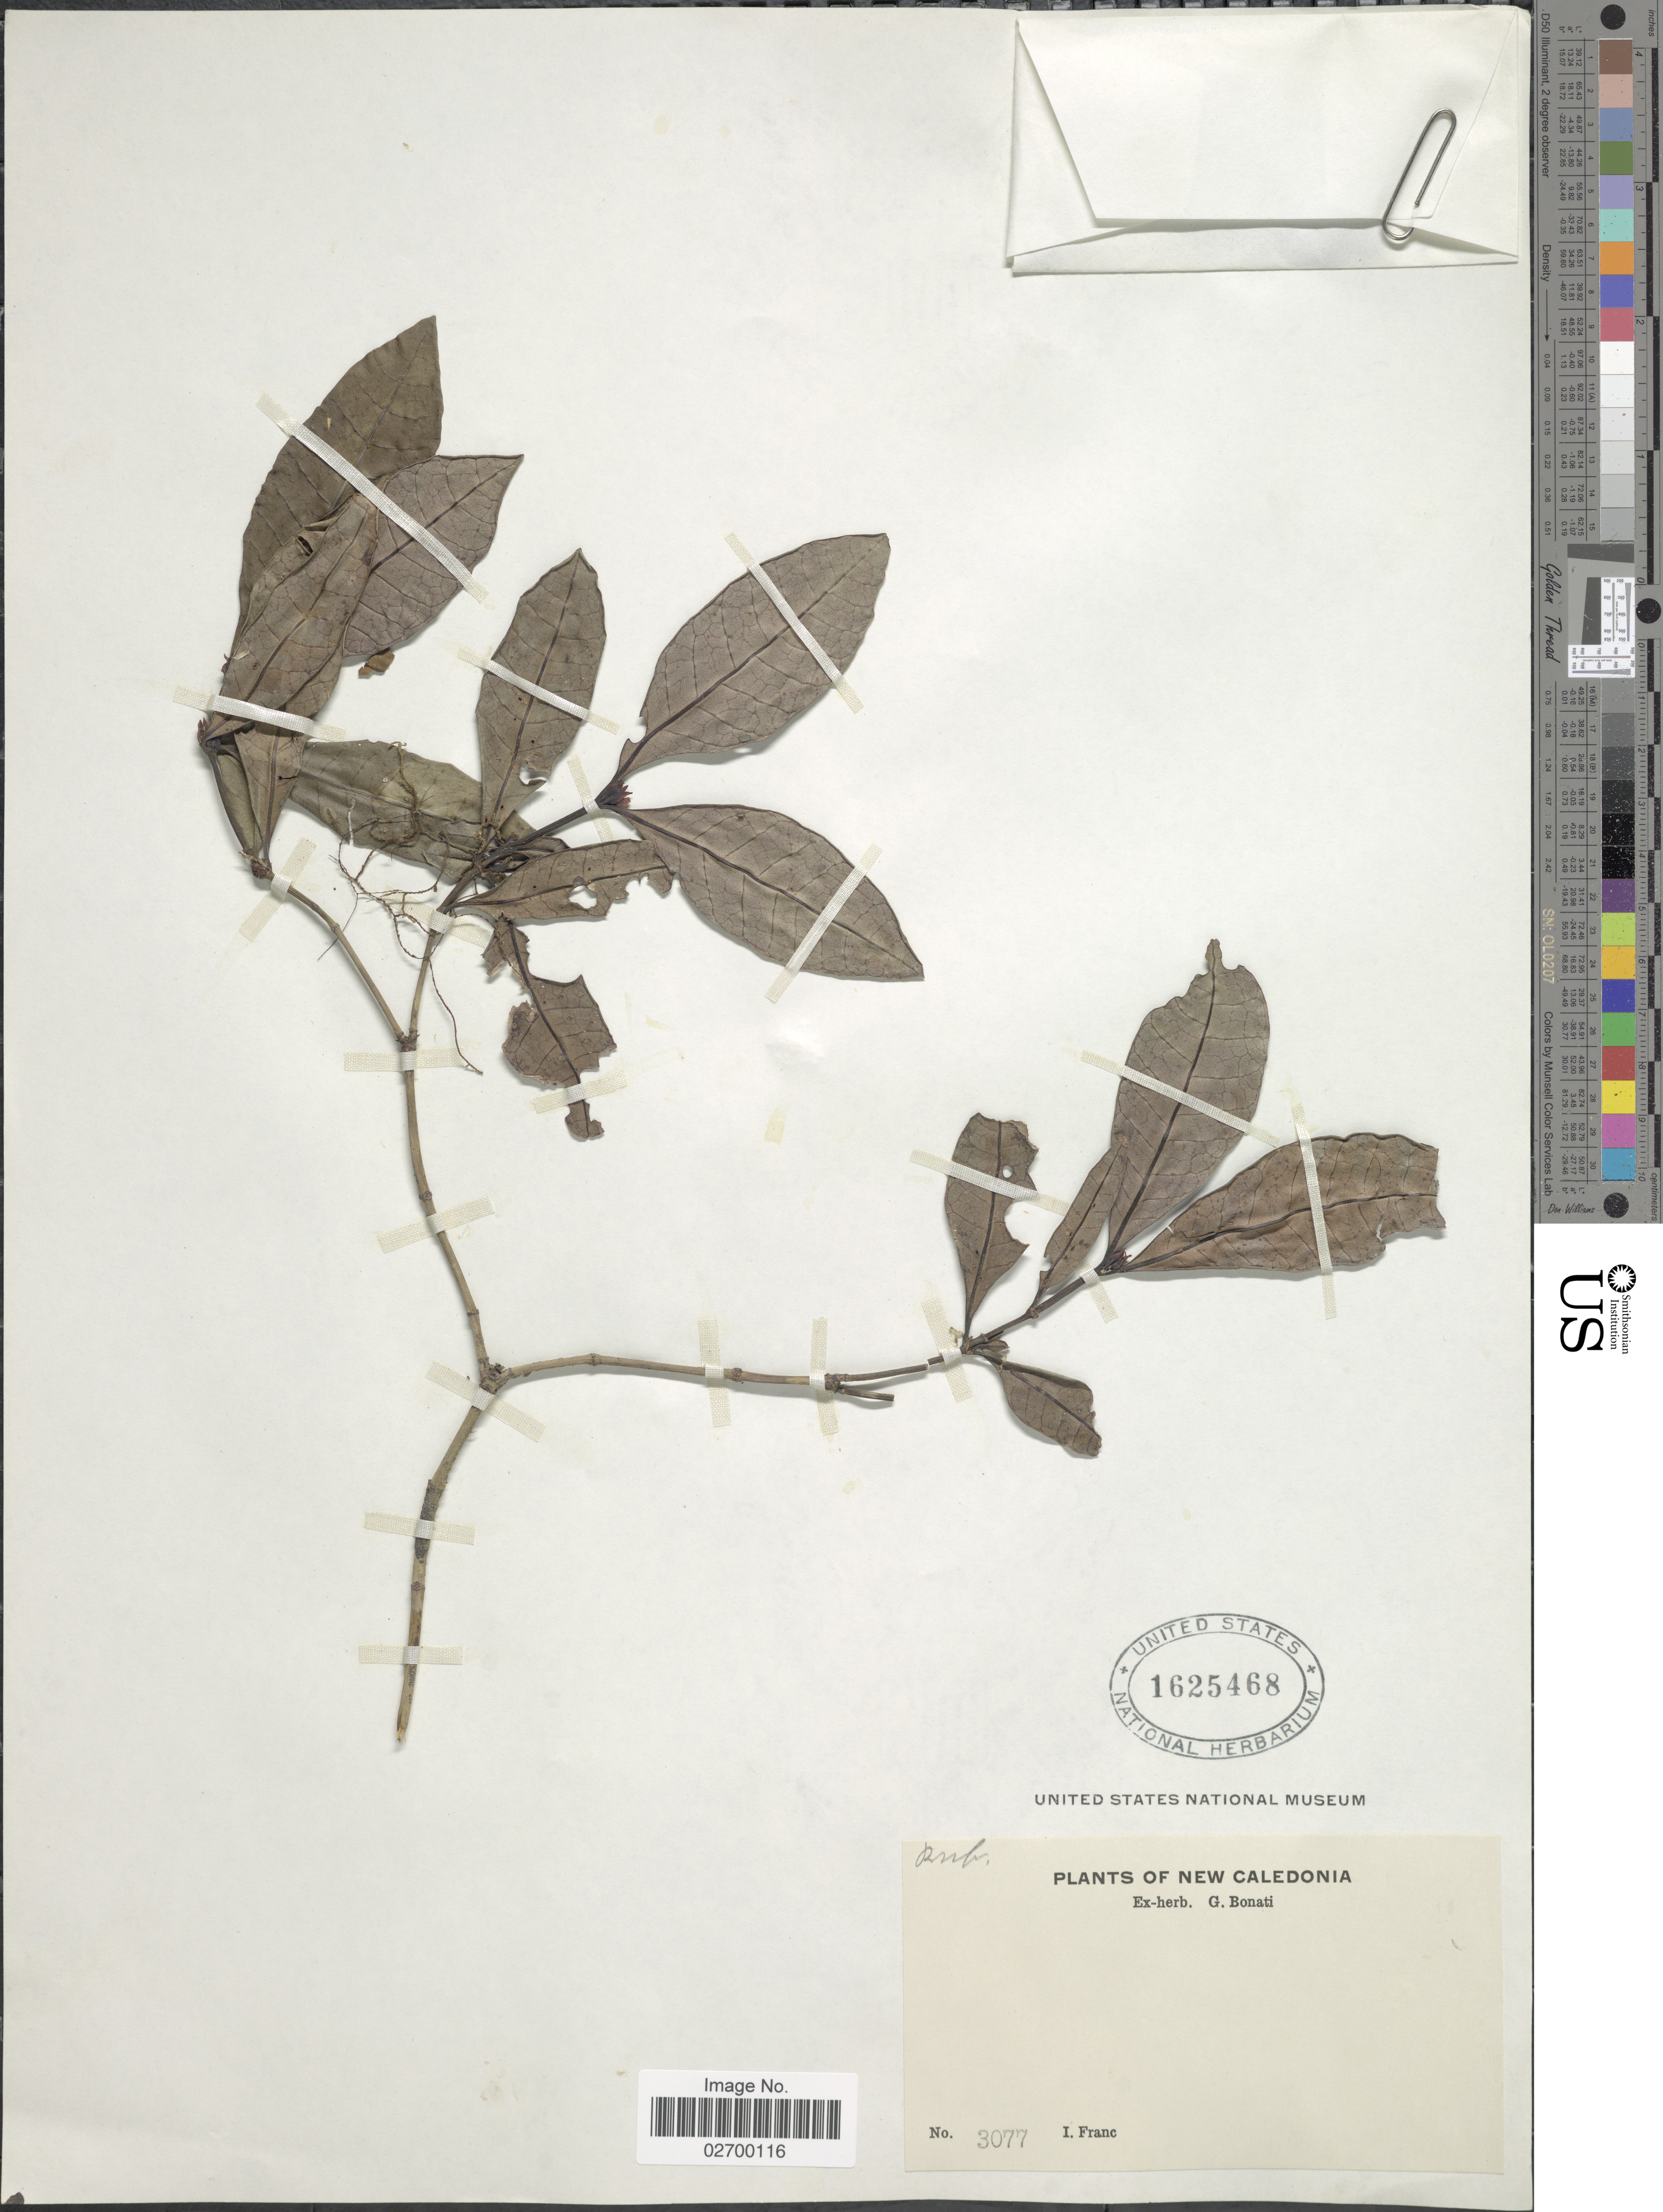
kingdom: Plantae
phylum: Tracheophyta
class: Magnoliopsida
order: Gentianales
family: Rubiaceae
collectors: I. Franc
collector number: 3077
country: New Caledonia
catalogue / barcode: US 1625468